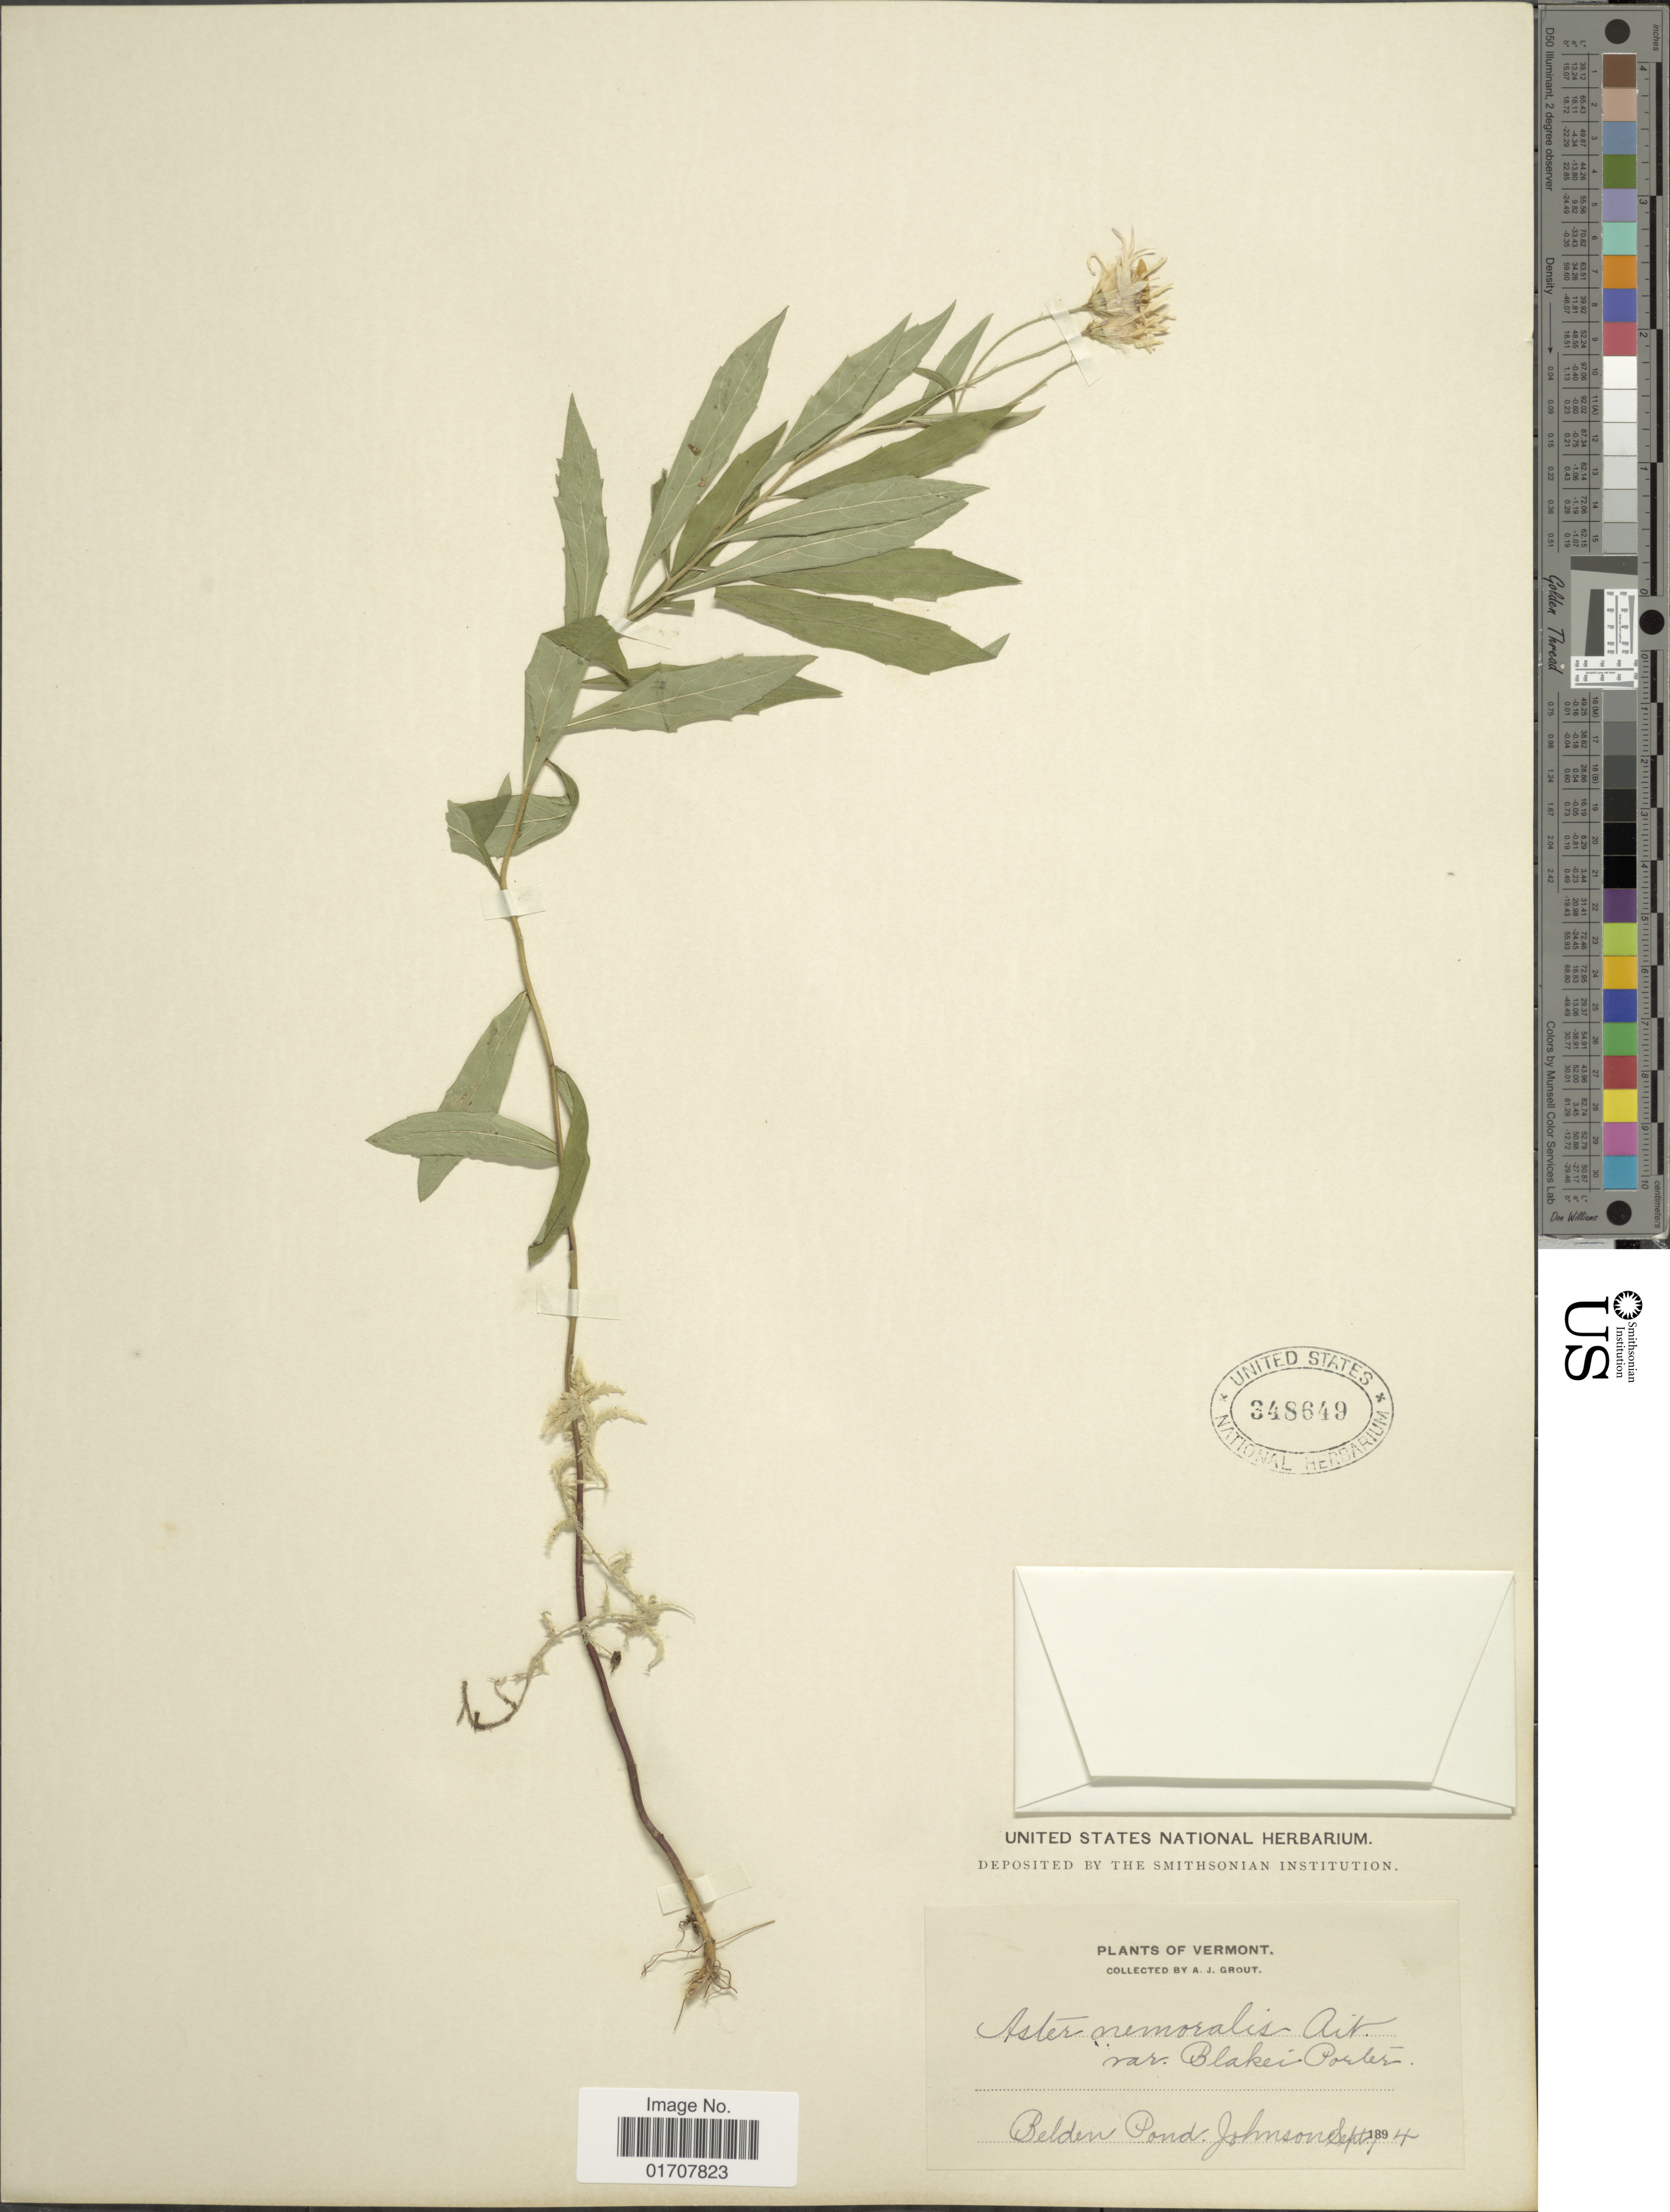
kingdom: Plantae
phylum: Tracheophyta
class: Magnoliopsida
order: Asterales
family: Asteraceae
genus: Oclemena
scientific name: Oclemena nemoralis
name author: (Aiton) Greene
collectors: A. J. Grout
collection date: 1894-09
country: United States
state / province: Vermont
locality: Belden Pond Johnson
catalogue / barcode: US 348649